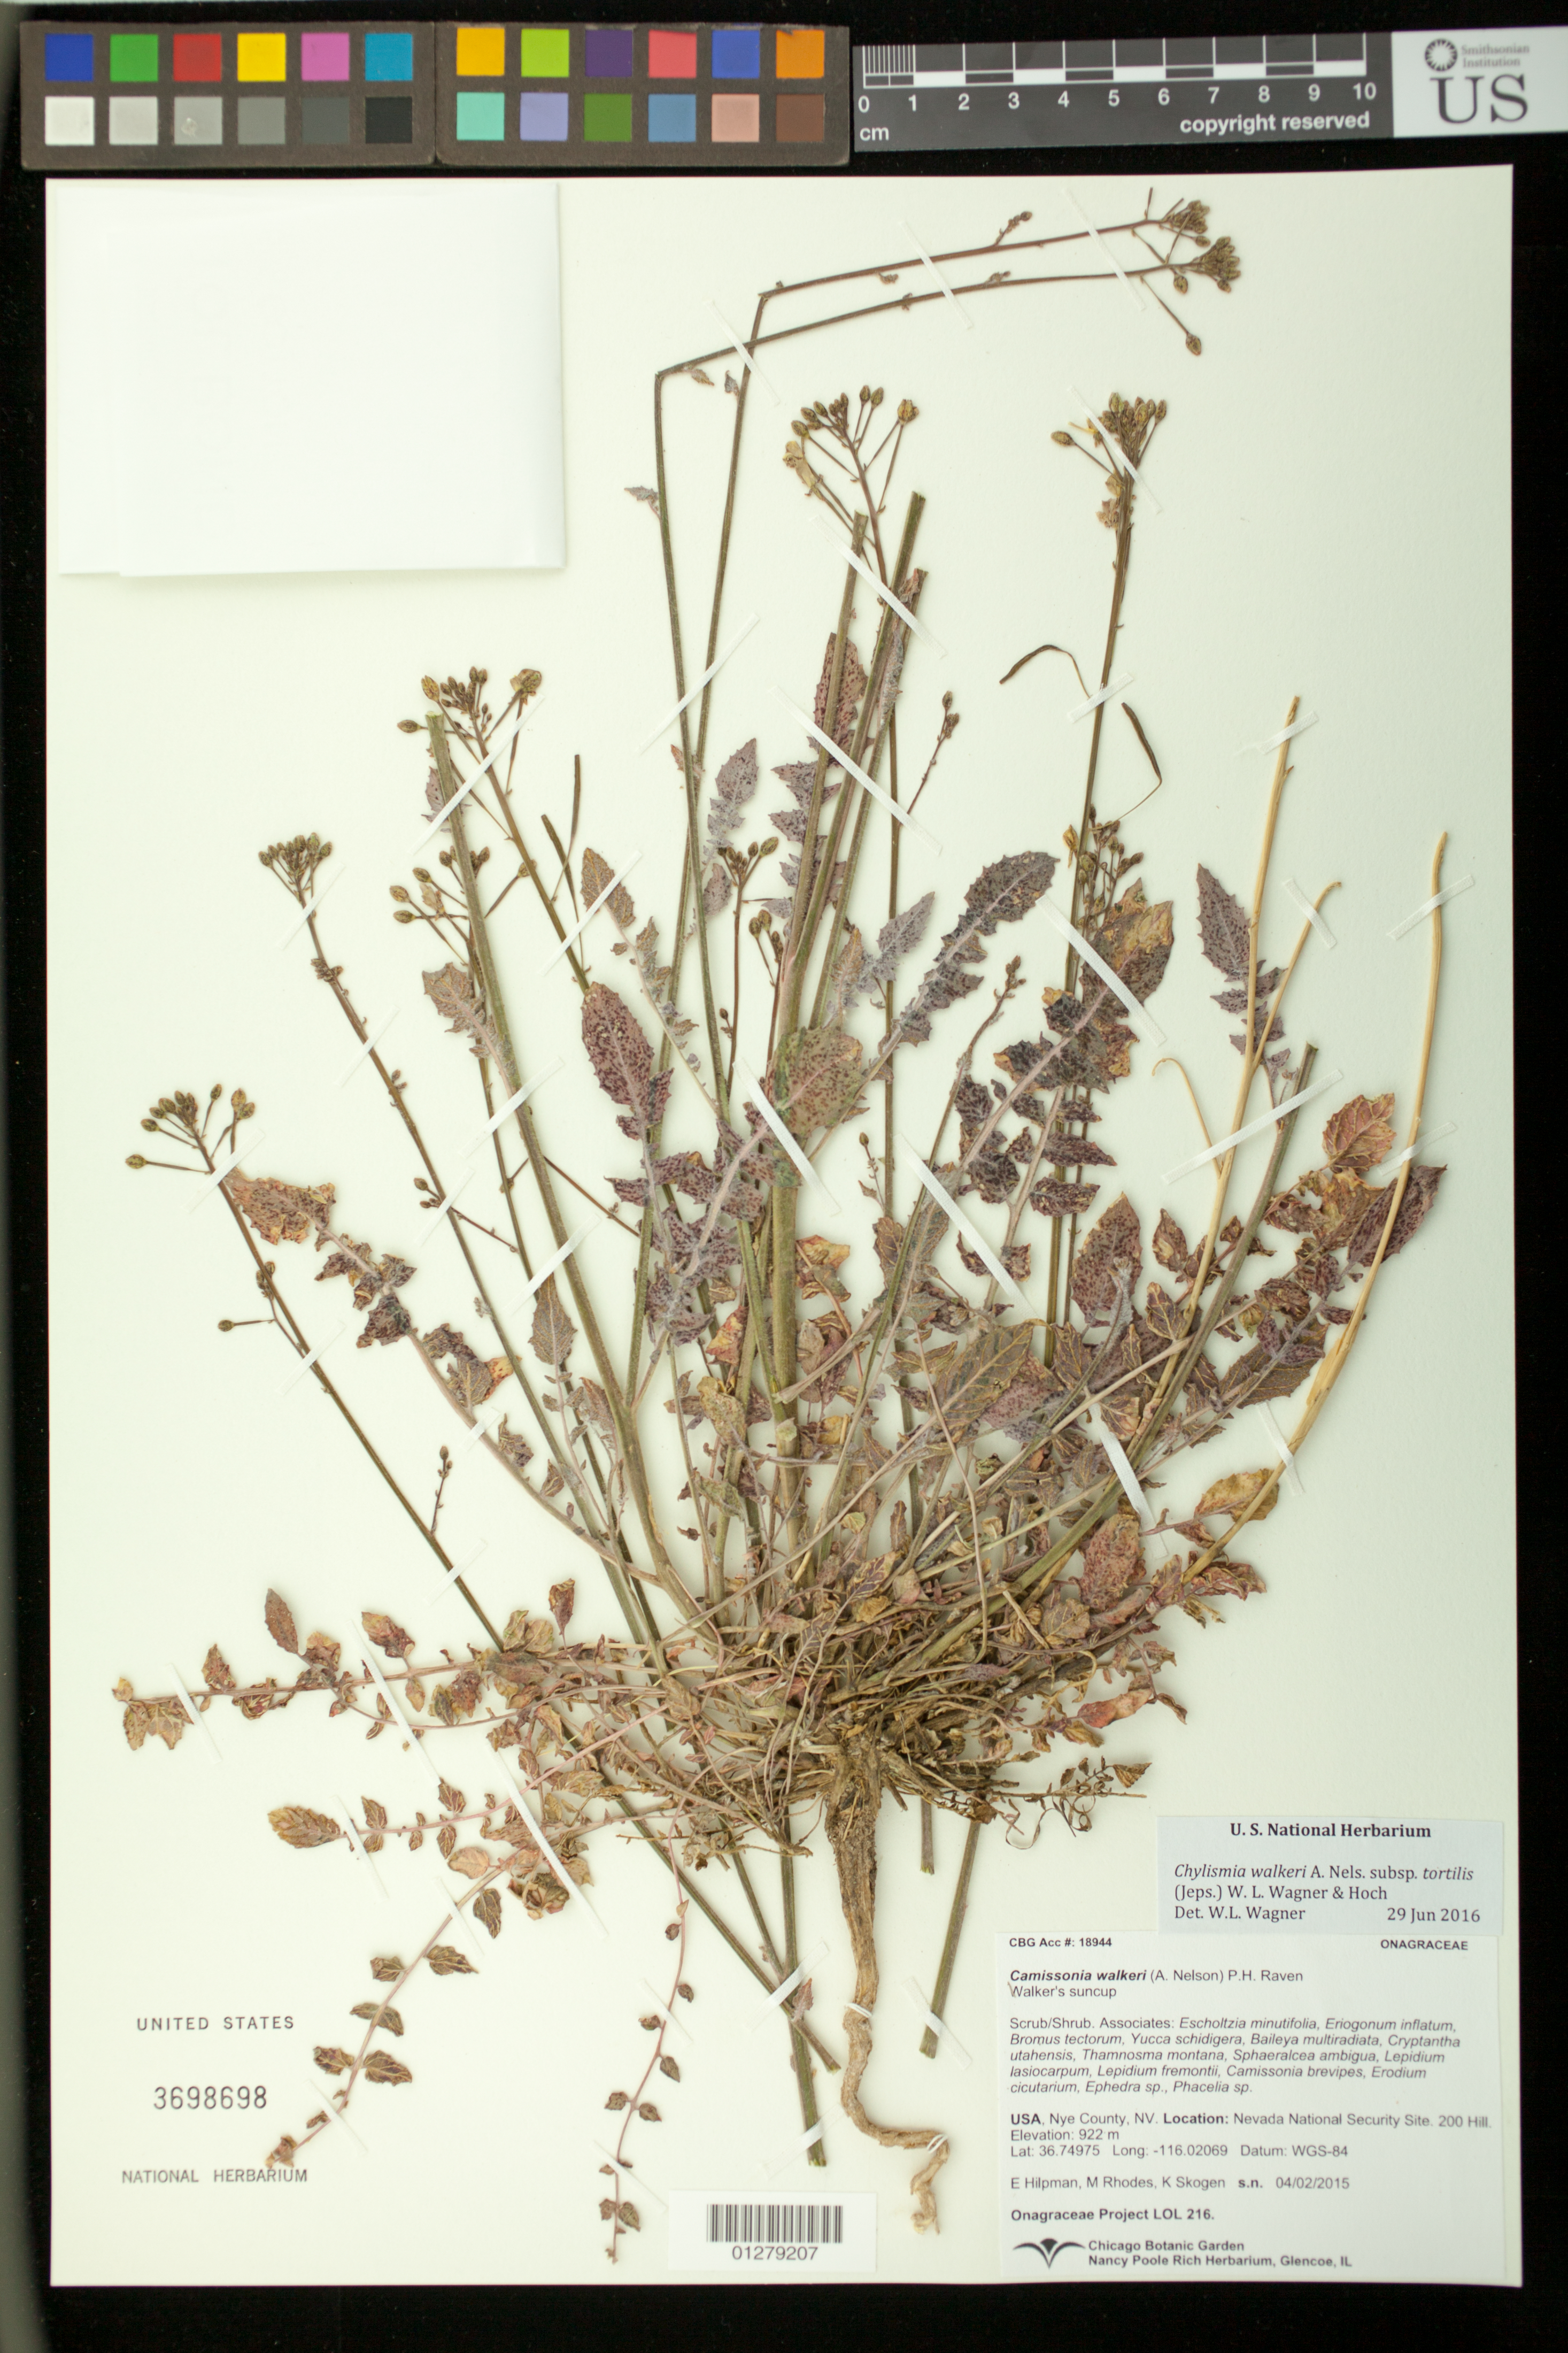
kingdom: Plantae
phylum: Tracheophyta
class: Magnoliopsida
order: Myrtales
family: Onagraceae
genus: Chylismia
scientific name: Chylismia walkeri subsp. tortilis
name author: (Jeps.) W.L. Wagner & Hoch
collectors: E. Hilpman & K. Skogen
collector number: LOL 216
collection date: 2015-04-02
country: United States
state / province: Nevada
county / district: Nye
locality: Nevada National Security Site - Area 23. Behind Building 23-652, in Mercury. Growing in gravel around building and nearby parking lots and buildings and nearby roadsides and dorms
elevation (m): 1126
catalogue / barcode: US 3698698